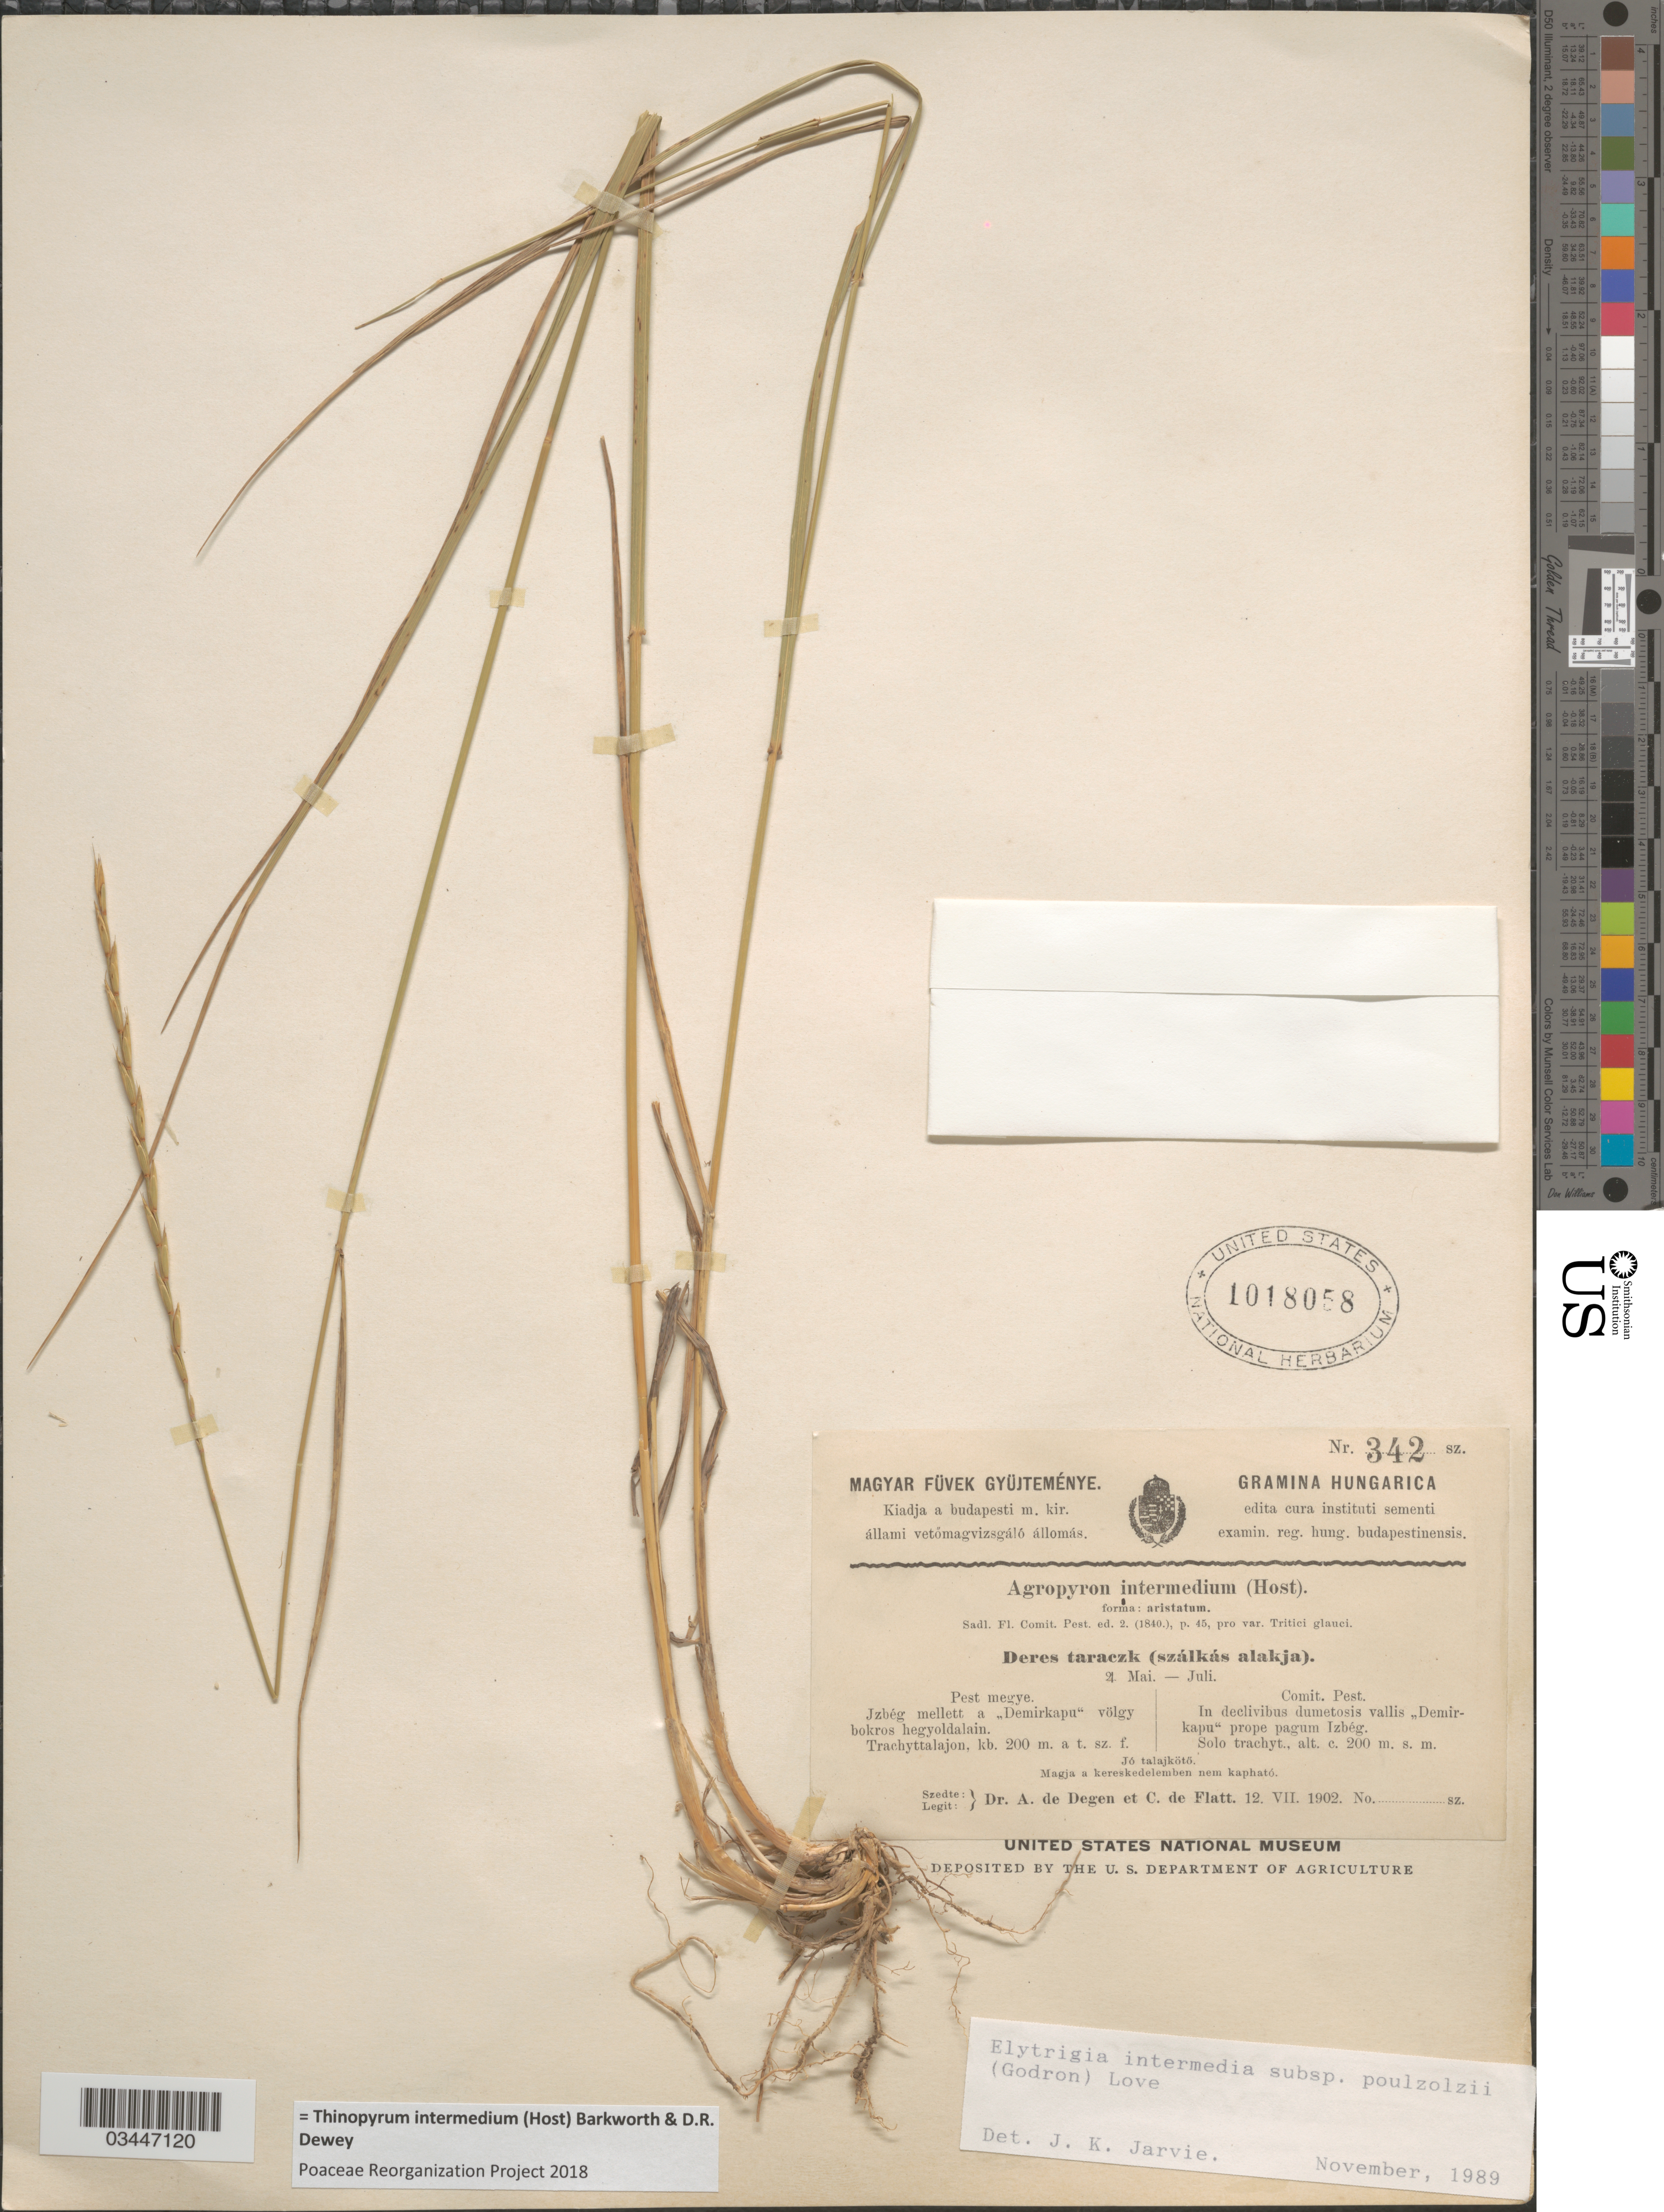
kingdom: Plantae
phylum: Tracheophyta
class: Liliopsida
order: Poales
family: Poaceae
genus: Thinopyrum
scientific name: Thinopyrum intermedium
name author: (Host) Barkworth & Dewey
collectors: A. Degen & C. de Flatt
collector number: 342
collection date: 1902-07-12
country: Hungary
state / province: Pest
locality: Hungarica. Comit. Pest. In declivibus dumetosis vallis "Denirkapu" prope pagum Izbég.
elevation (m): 200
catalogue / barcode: US 1018058